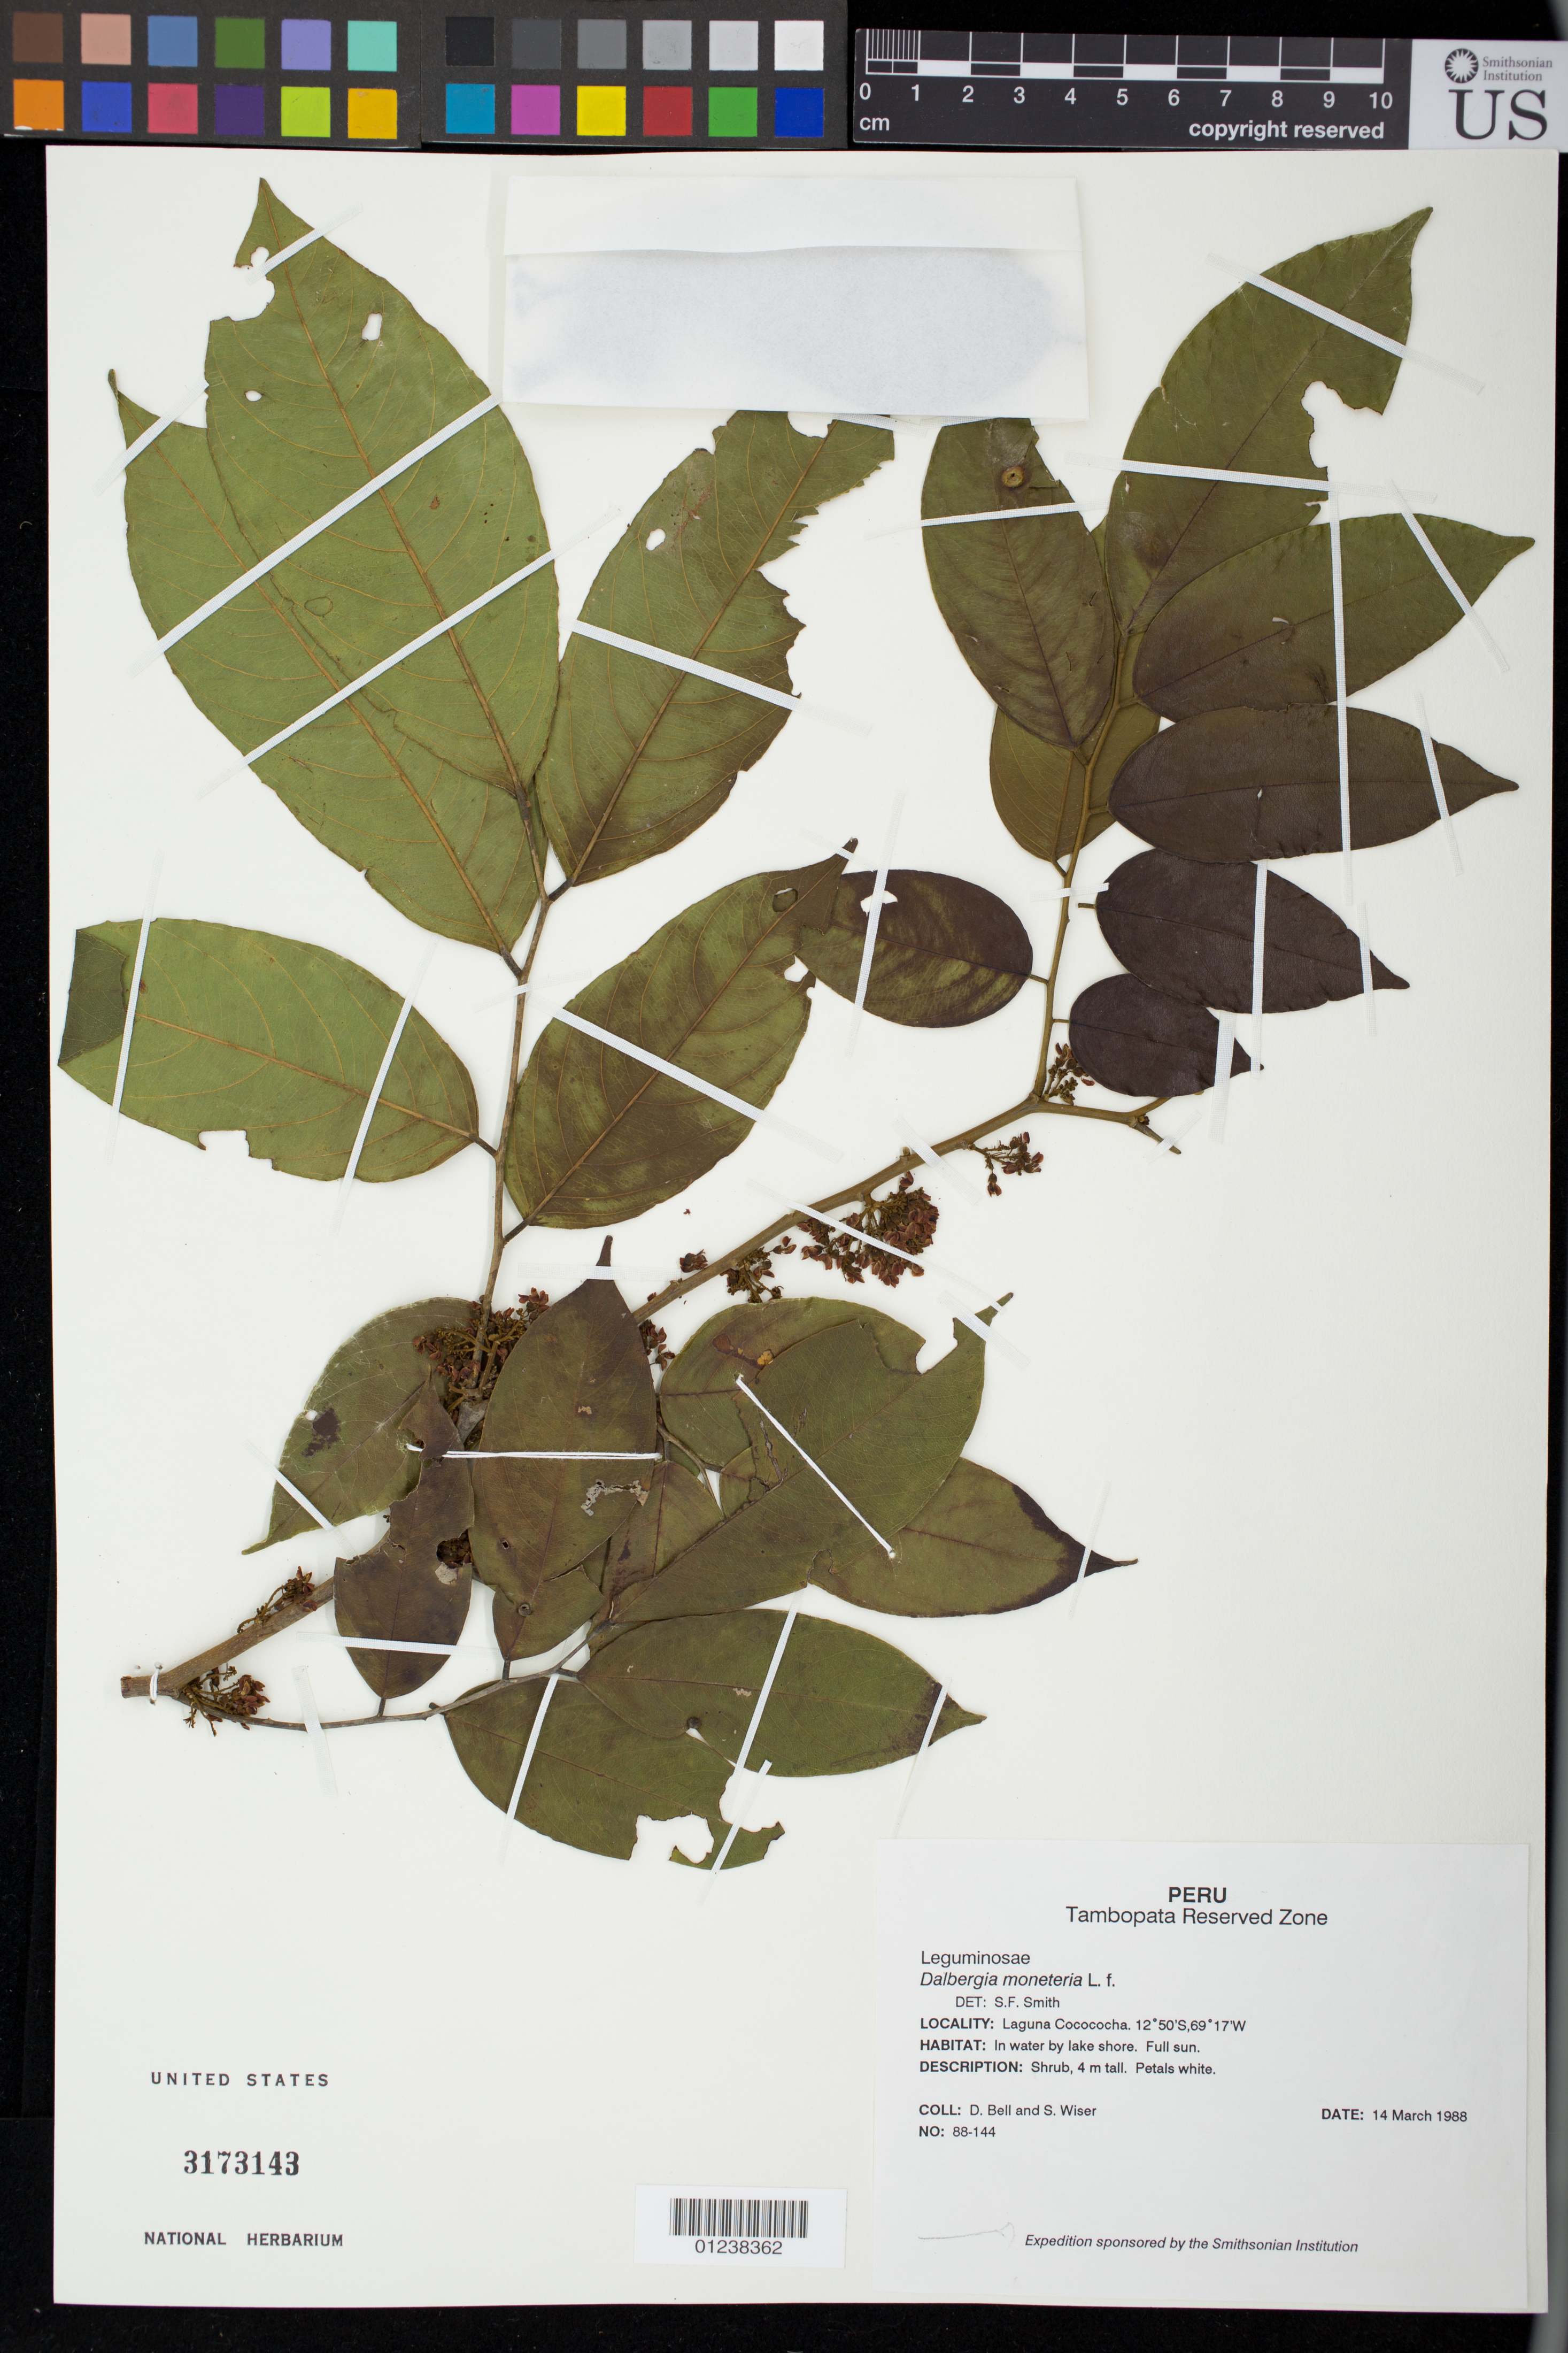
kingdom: Plantae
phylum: Tracheophyta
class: Magnoliopsida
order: Fabales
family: Fabaceae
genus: Dalbergia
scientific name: Dalbergia monetaria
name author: L. f.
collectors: D. A. Bell & S. Wiser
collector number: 88-144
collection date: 1988-03-14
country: Peru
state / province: Madre de Dios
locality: Tambopata Reserved Zone - Laguna Cocococha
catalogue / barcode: US 3173143